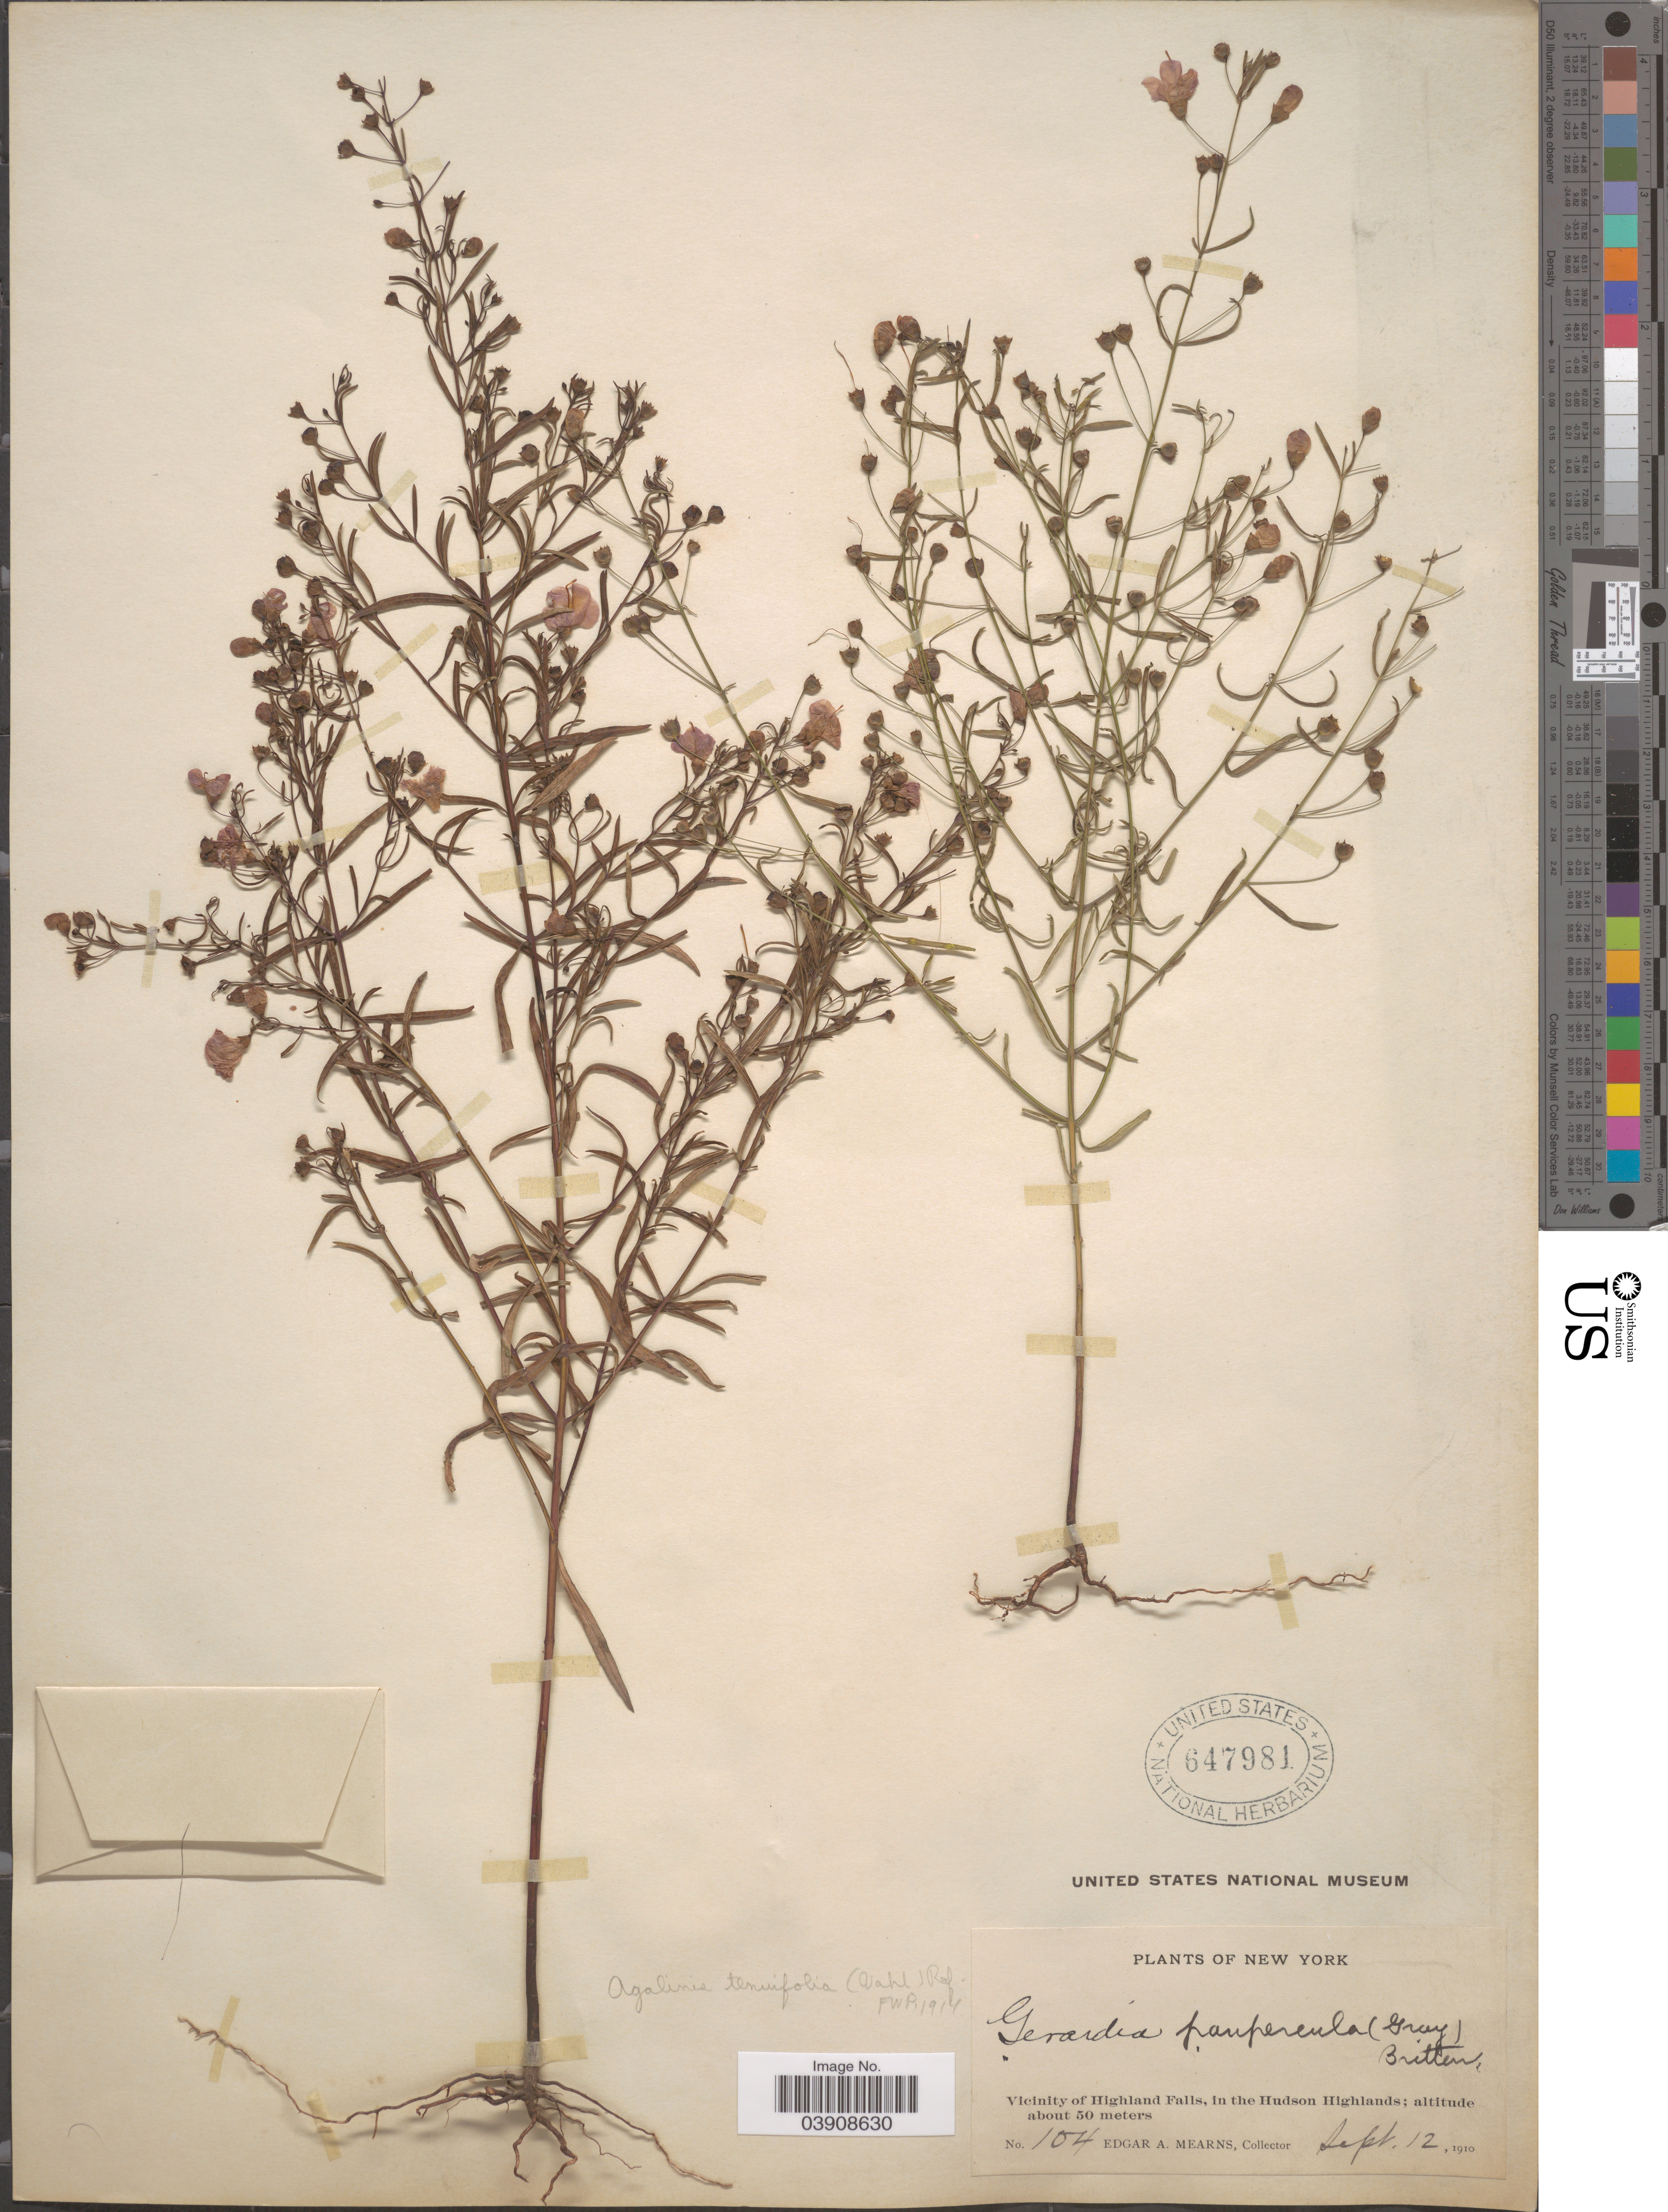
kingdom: Plantae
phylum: Tracheophyta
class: Magnoliopsida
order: Lamiales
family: Orobanchaceae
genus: Agalinis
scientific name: Agalinis tenuifolia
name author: (Vahl) Raf.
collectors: E. A. Mearns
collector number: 104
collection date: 1910-09-12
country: United States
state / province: New York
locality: Vicinity of Highland Falls, in the Hudson Highlands.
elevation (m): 50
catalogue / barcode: US 647981